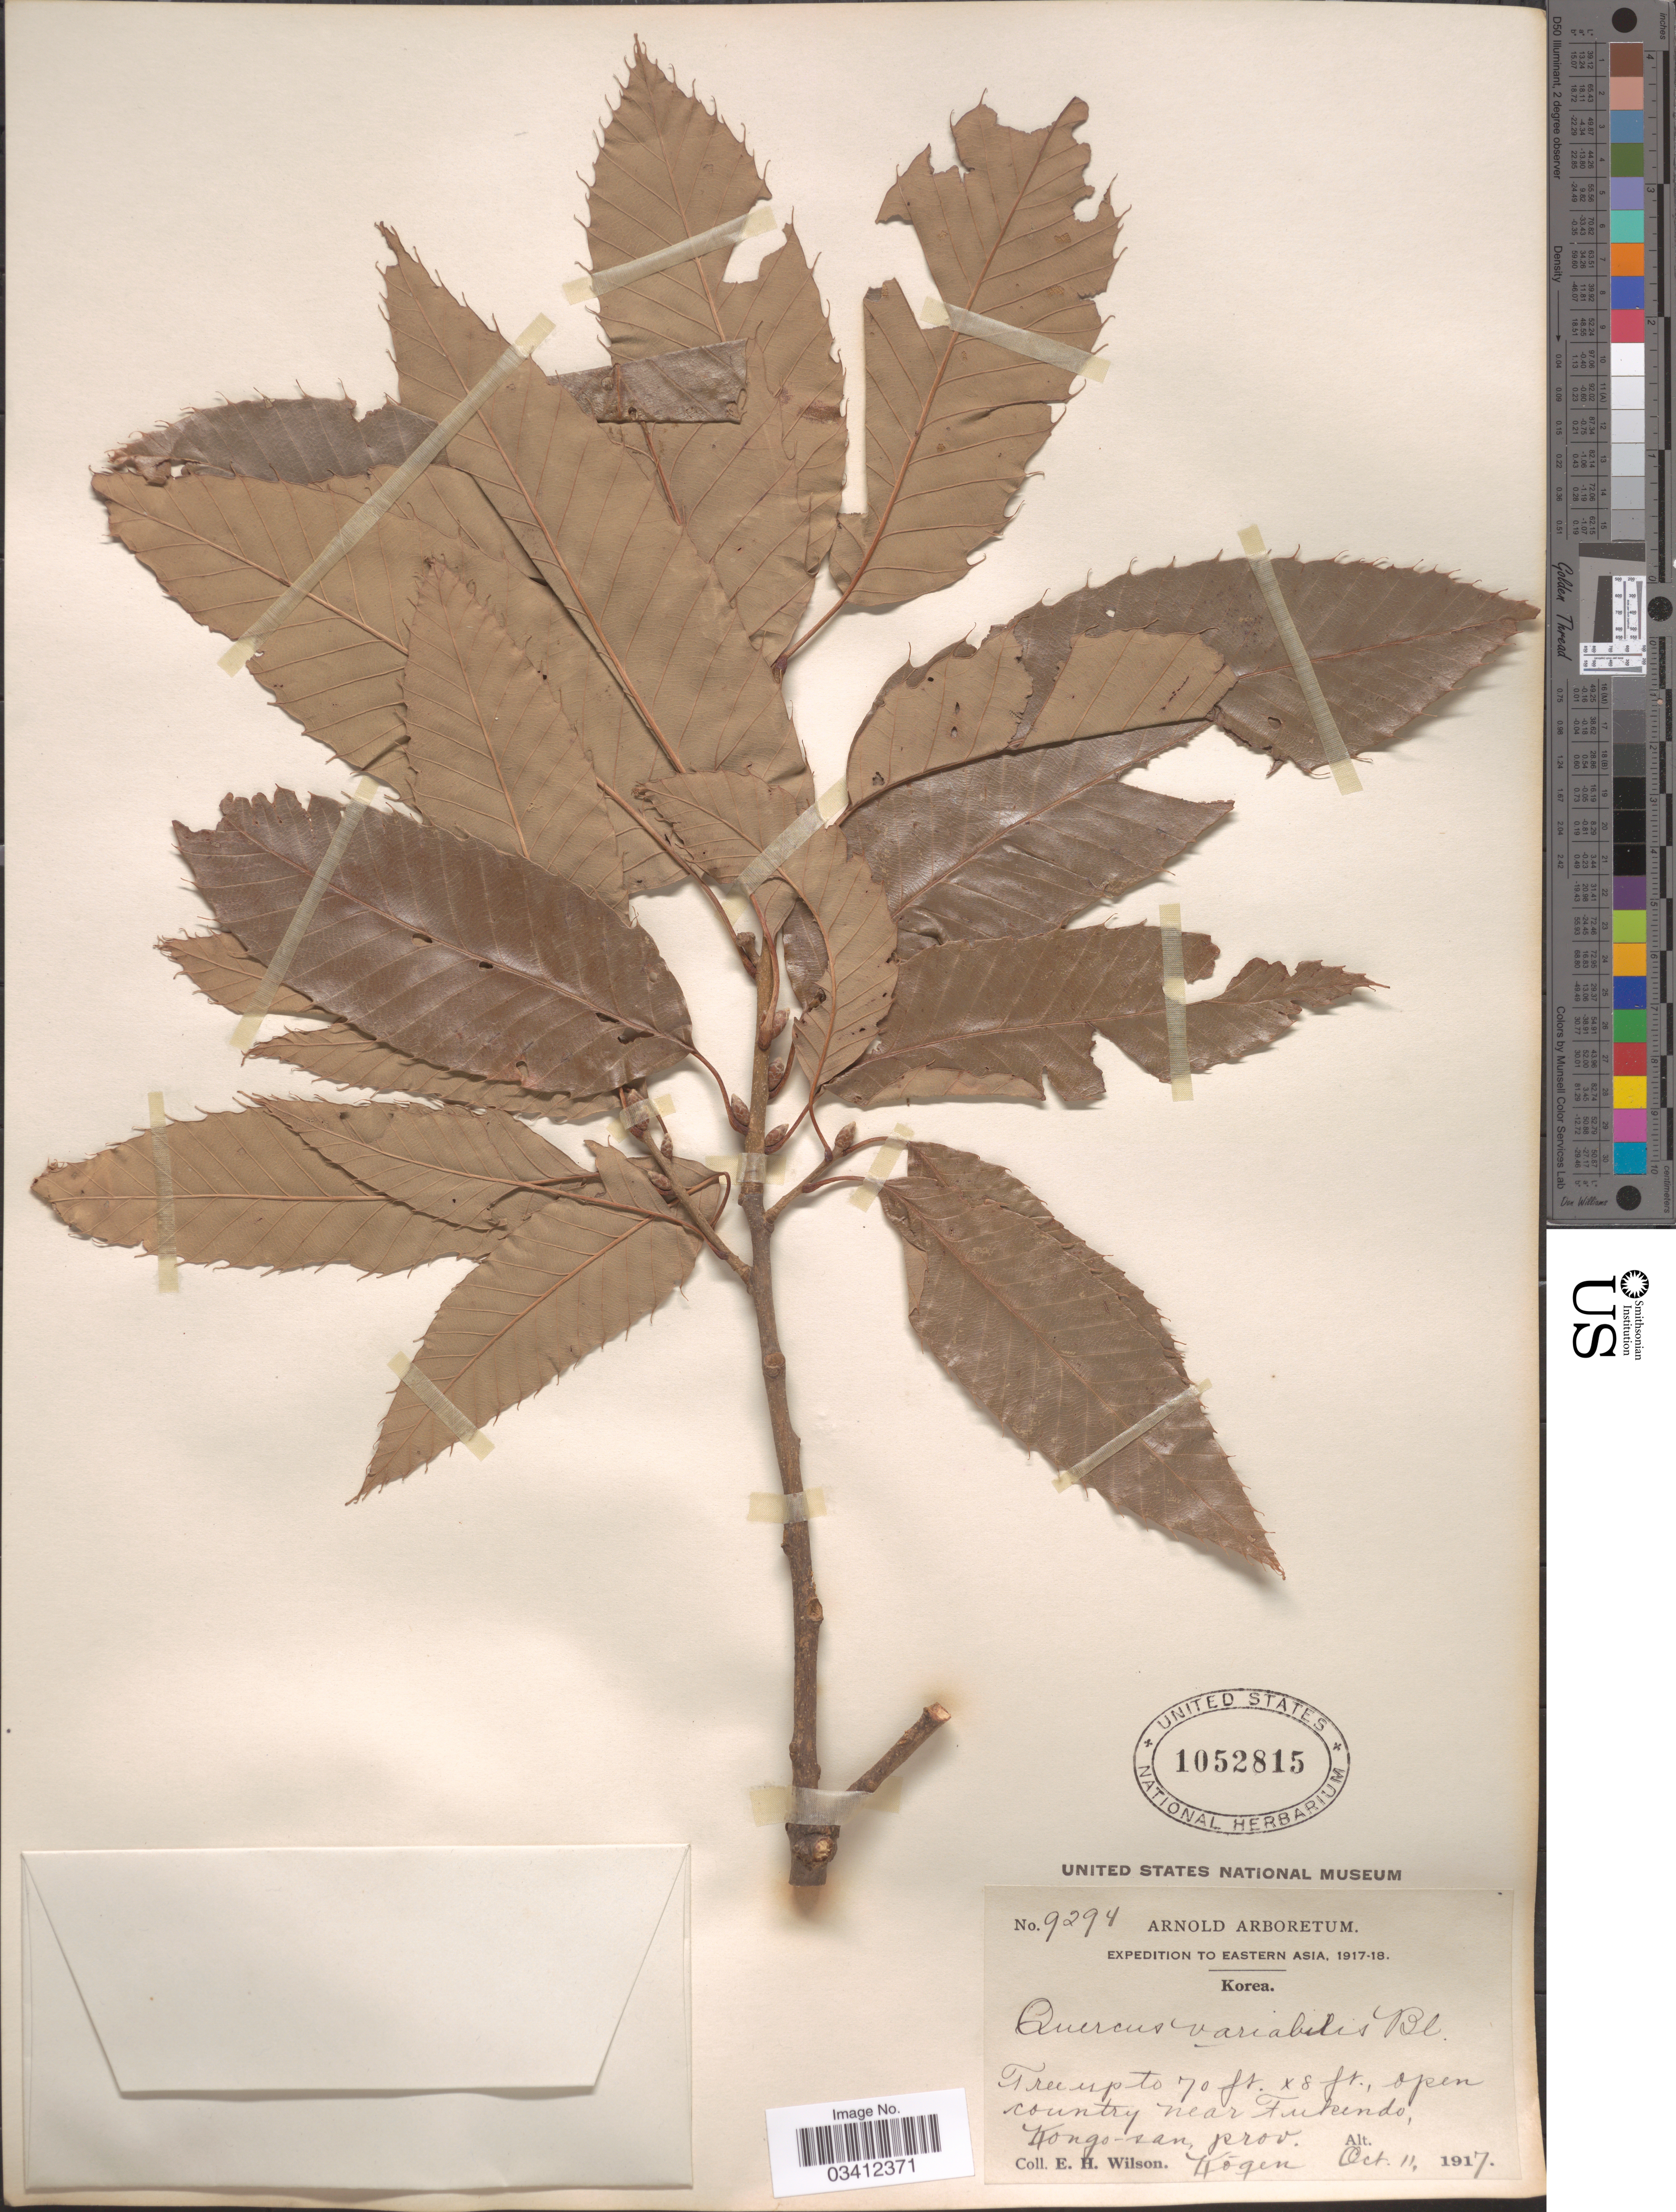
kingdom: Plantae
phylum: Tracheophyta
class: Magnoliopsida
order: Fagales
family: Fagaceae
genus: Quercus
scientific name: Quercus variabilis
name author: Blume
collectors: E. Wilson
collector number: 9294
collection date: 1917-10-11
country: North Korea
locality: Eastern Asia. Country near Fukendo, Kongo-san, Prov. Kōgen.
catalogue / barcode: US 1052815